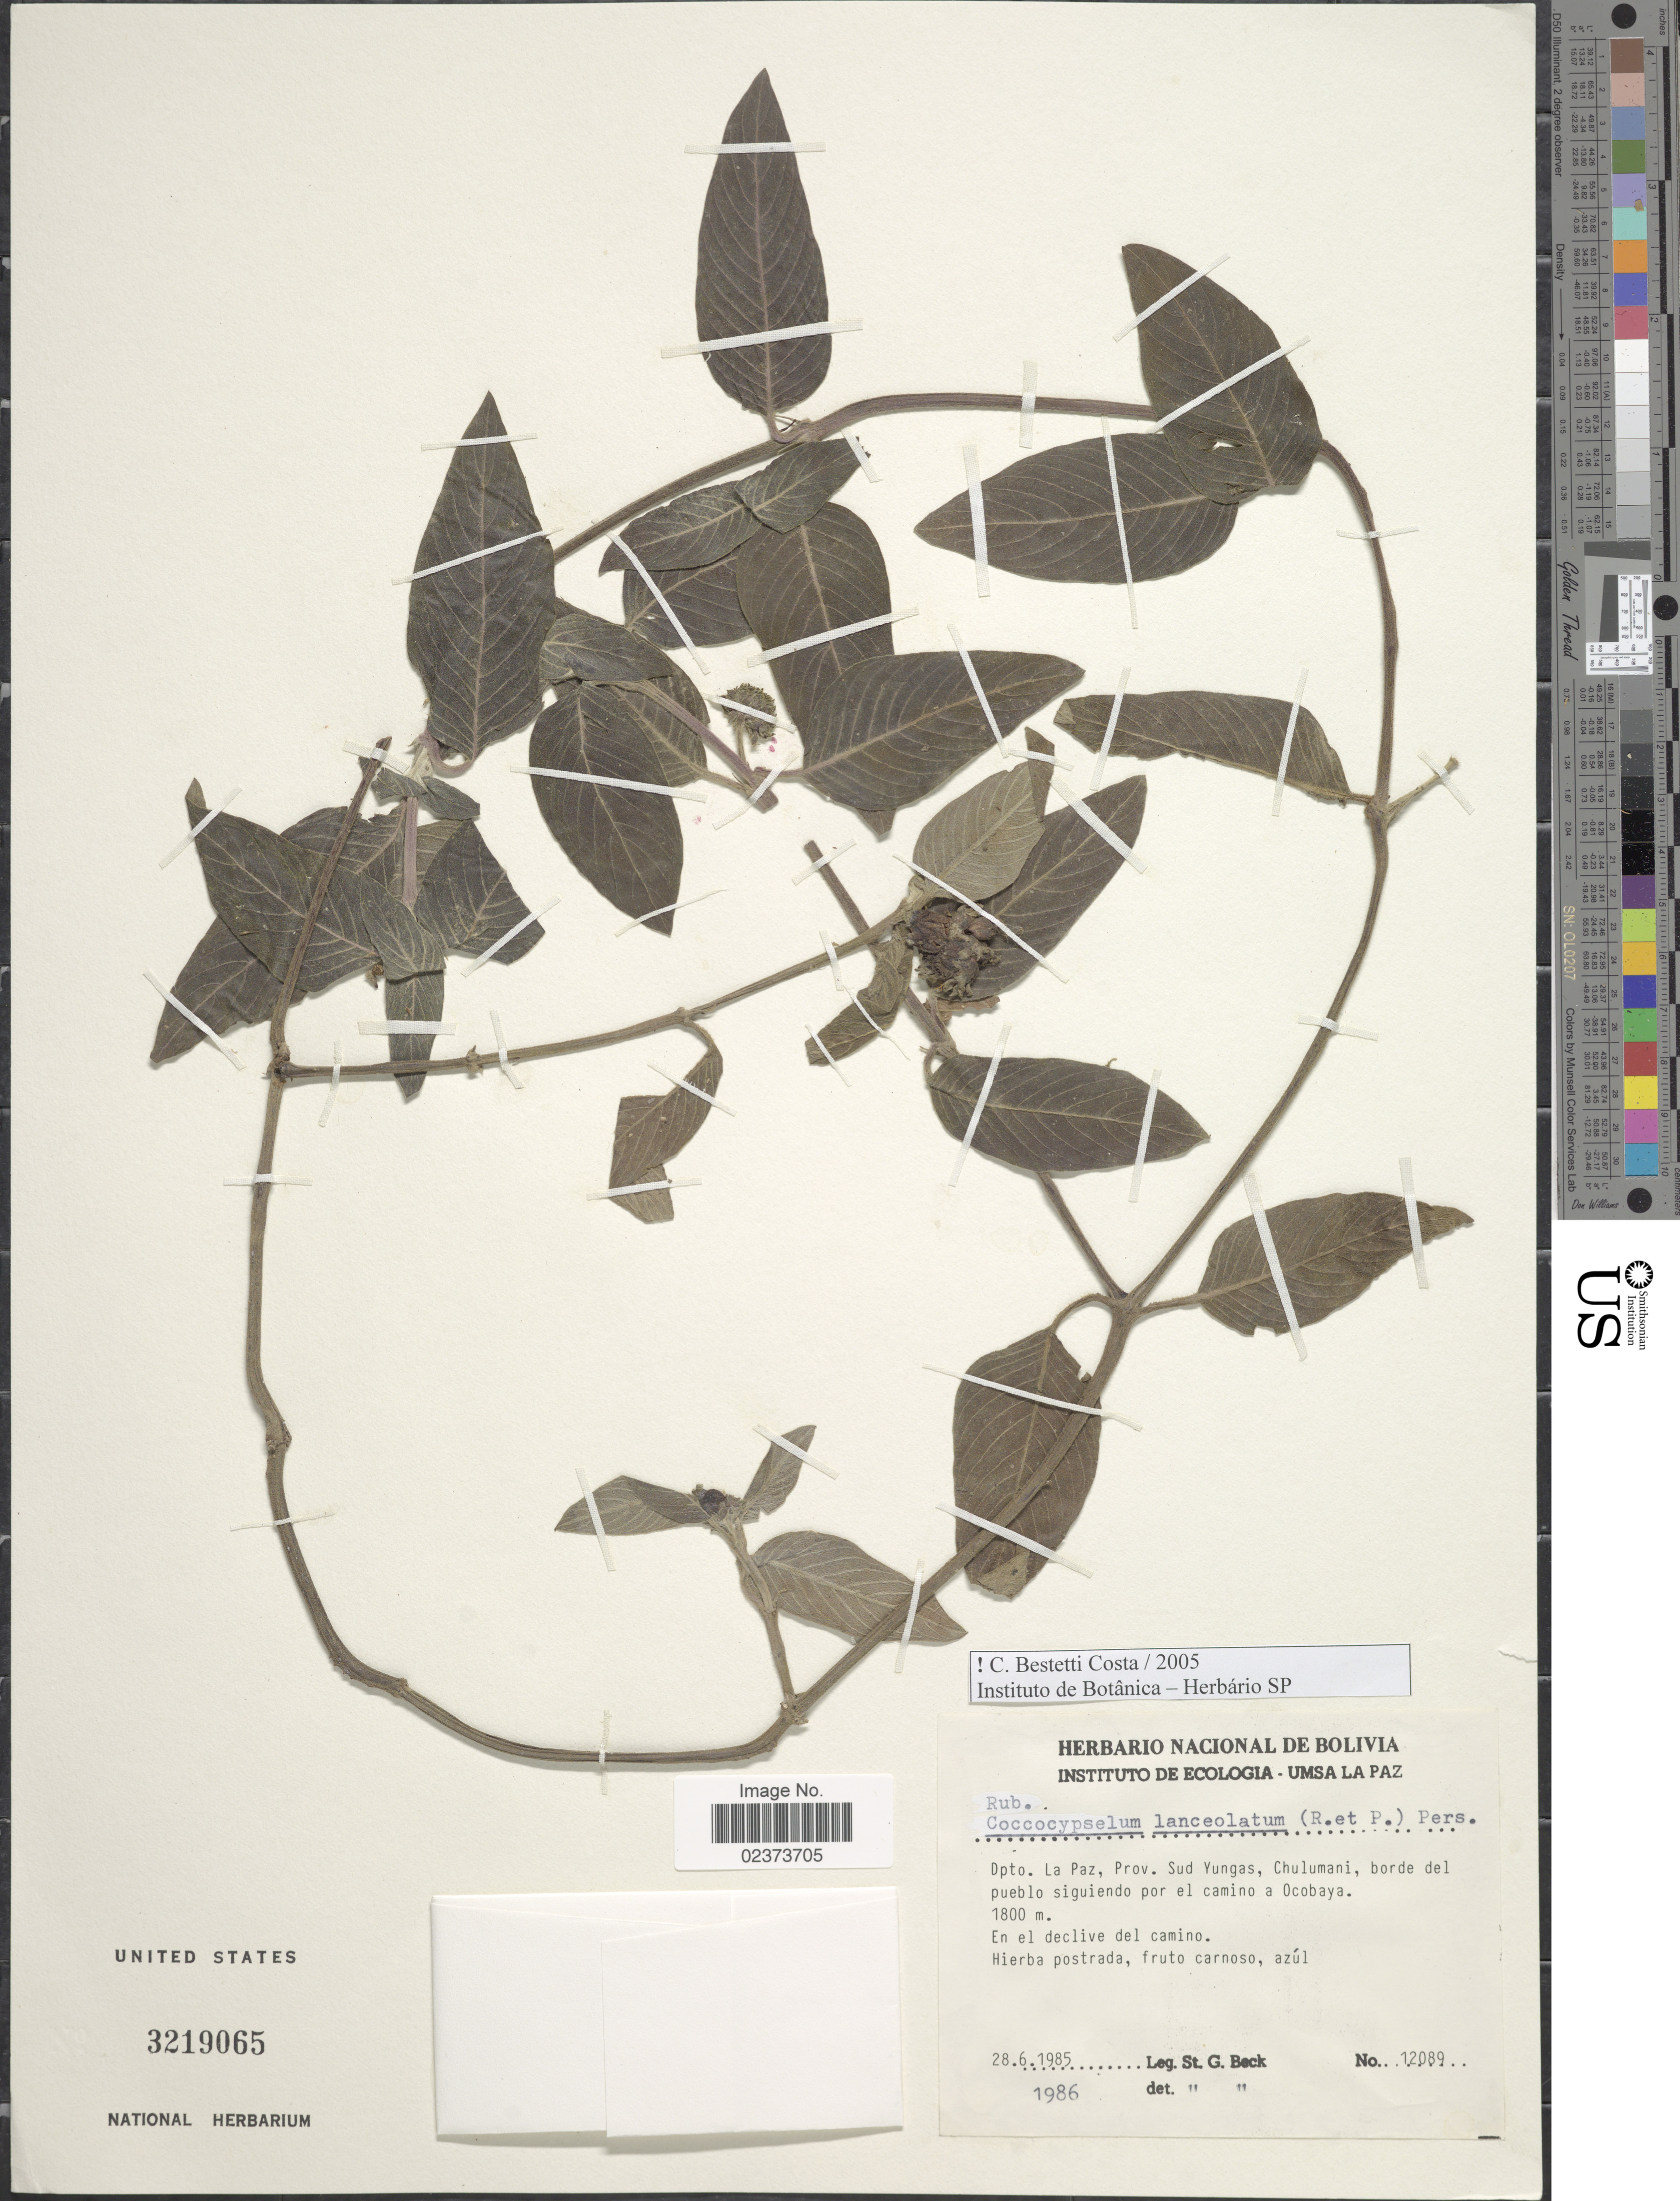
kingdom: Plantae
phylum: Tracheophyta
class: Magnoliopsida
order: Gentianales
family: Rubiaceae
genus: Coccocypselum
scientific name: Coccocypselum lanceolatum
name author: (Ruiz & Pav.) Pers.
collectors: S. G. Beck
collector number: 12089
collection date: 1985-06-28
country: Bolivia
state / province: La Paz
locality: Dpto La Paz, Prov. Sud Yungas, Chulumani, borde del pueblo siguiendo por el camino a Ocobaya, En el declive del camino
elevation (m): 1800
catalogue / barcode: US 3219065